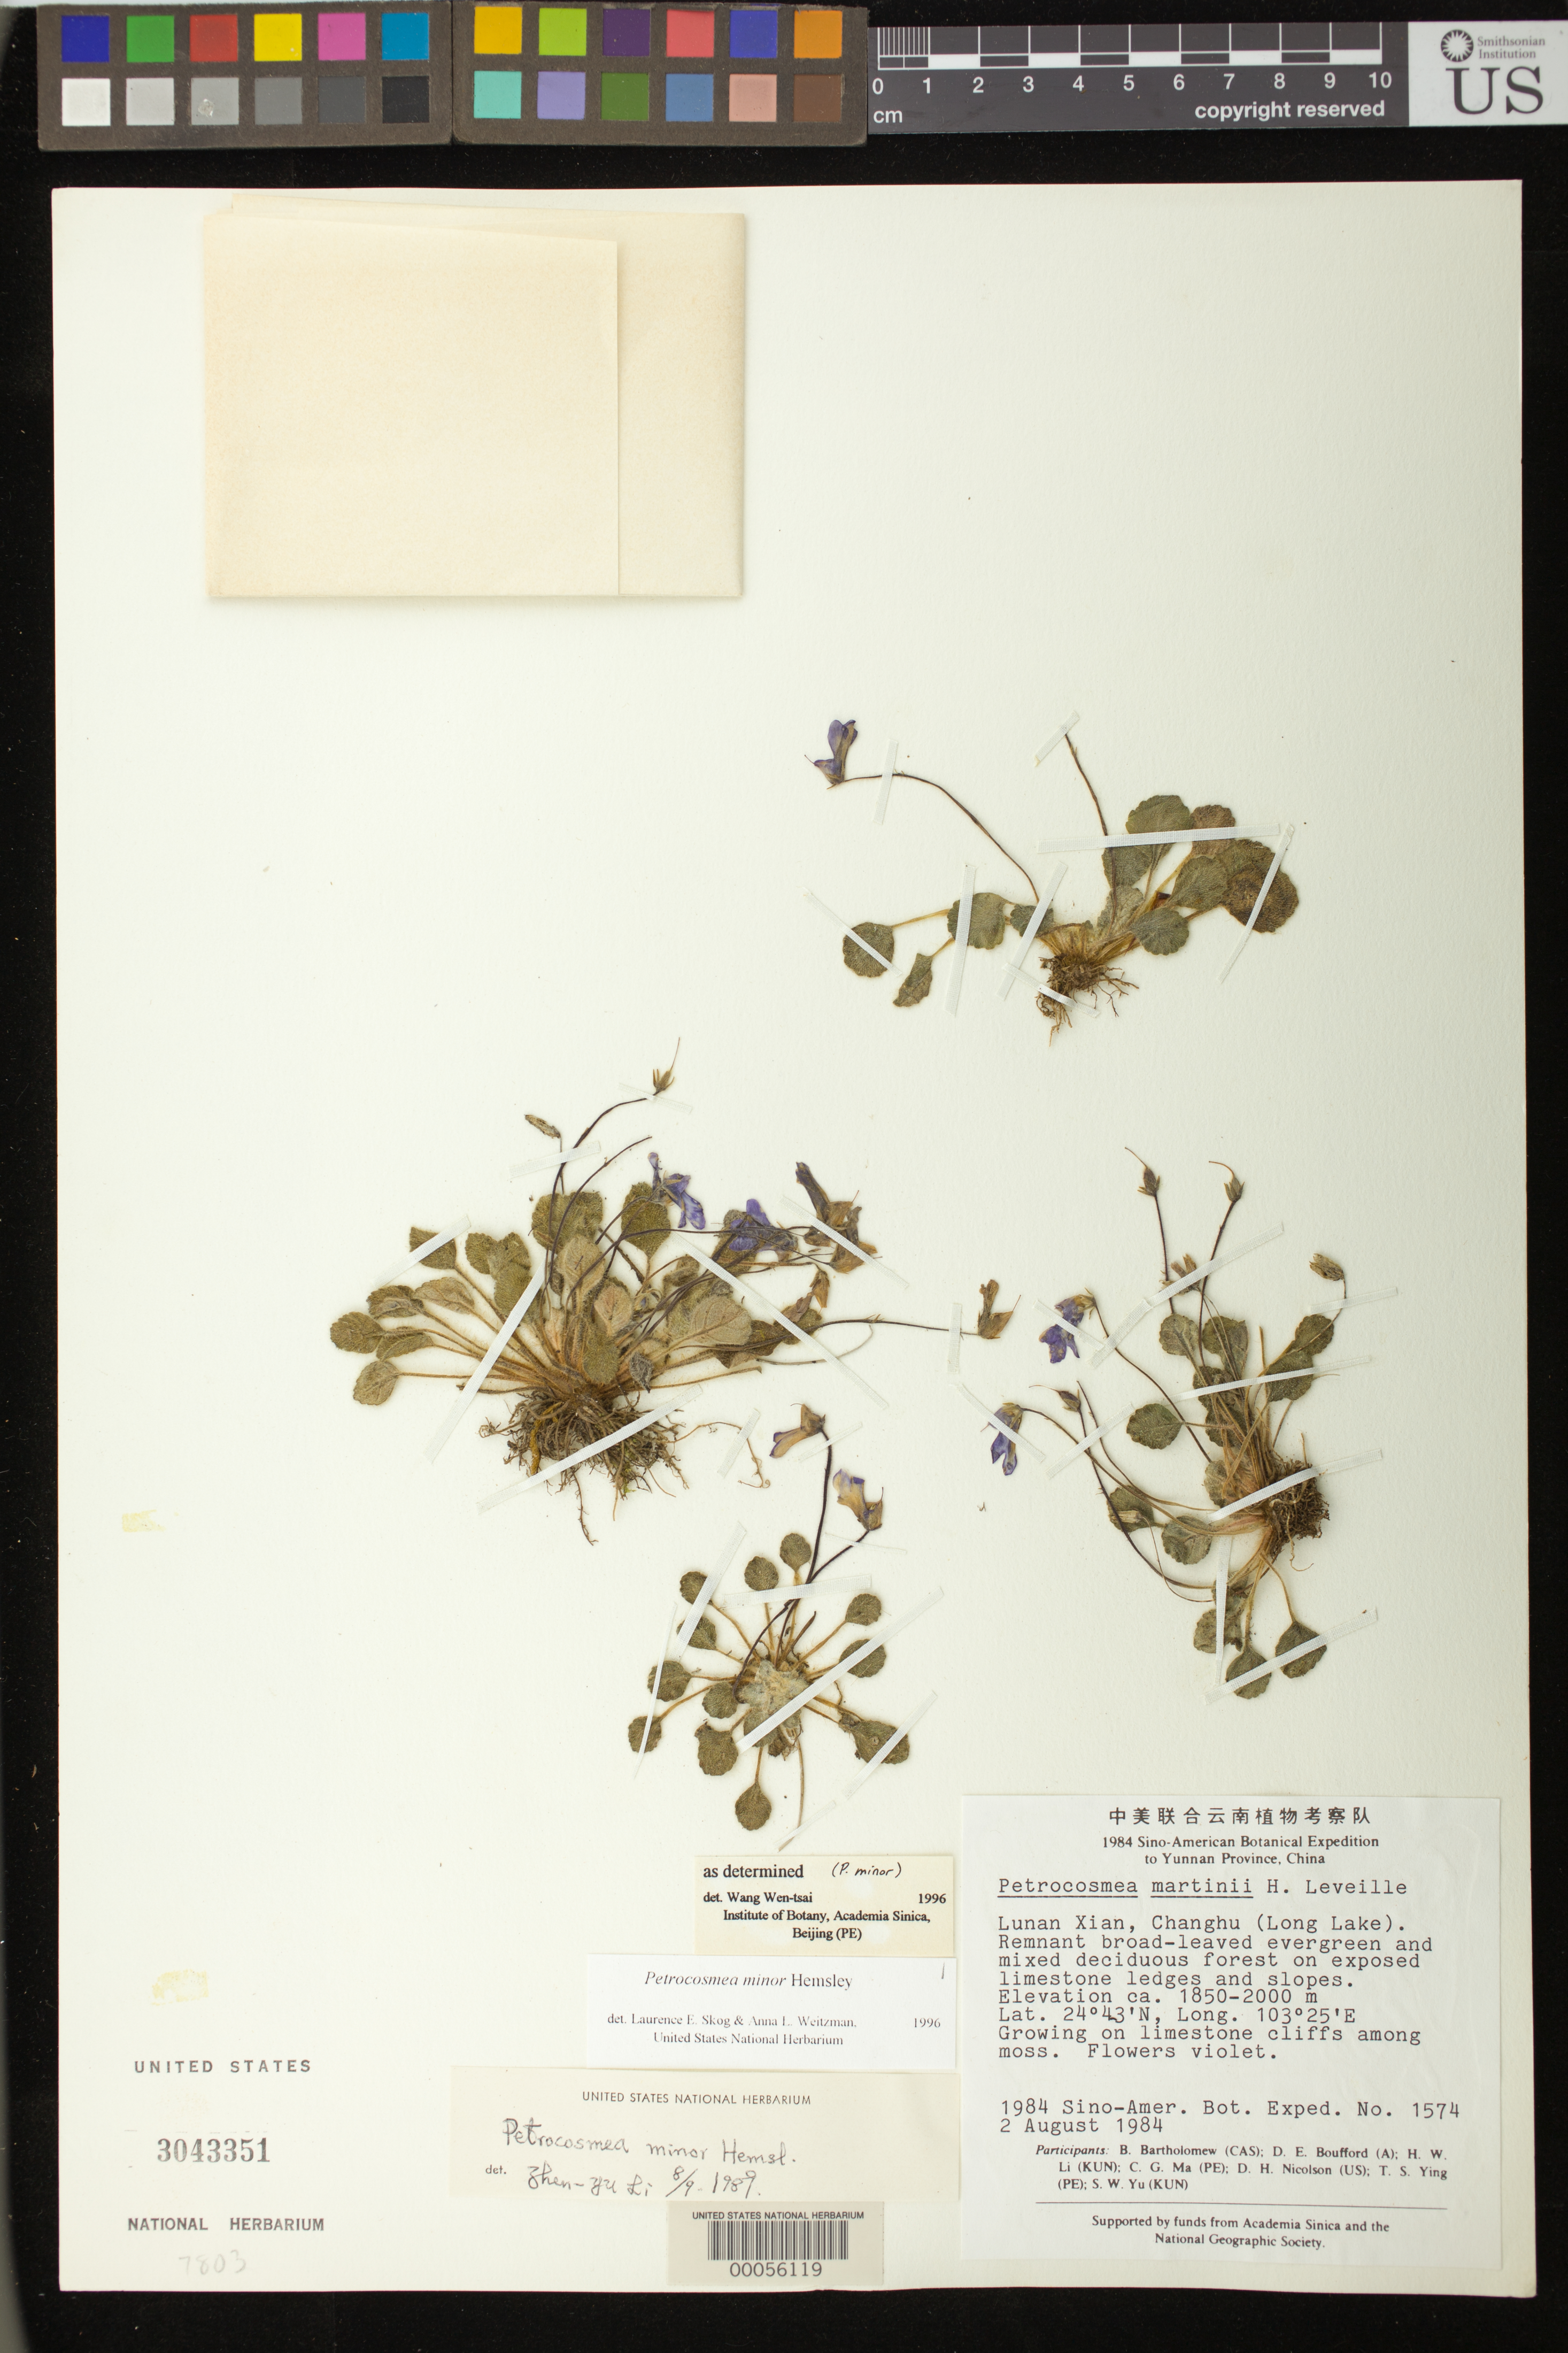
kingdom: Plantae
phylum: Tracheophyta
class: Magnoliopsida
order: Lamiales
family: Gesneriaceae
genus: Petrocosmea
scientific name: Petrocosmea minor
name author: Hemsl.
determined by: Skog, L. E.; Weitzman, A. L.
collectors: B. Bartholomew, D. E. Boufford, H. W. Li, C. Ma, D. H. Nicolson, T. Ying & S. Yu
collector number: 1574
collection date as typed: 02 Aug 1984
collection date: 1984-08-02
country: China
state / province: Yunnan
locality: Lunan xian, changhu (long lake)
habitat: Growing on exposed limestone ledges and slopes among moss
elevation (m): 1850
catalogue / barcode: US 3043351